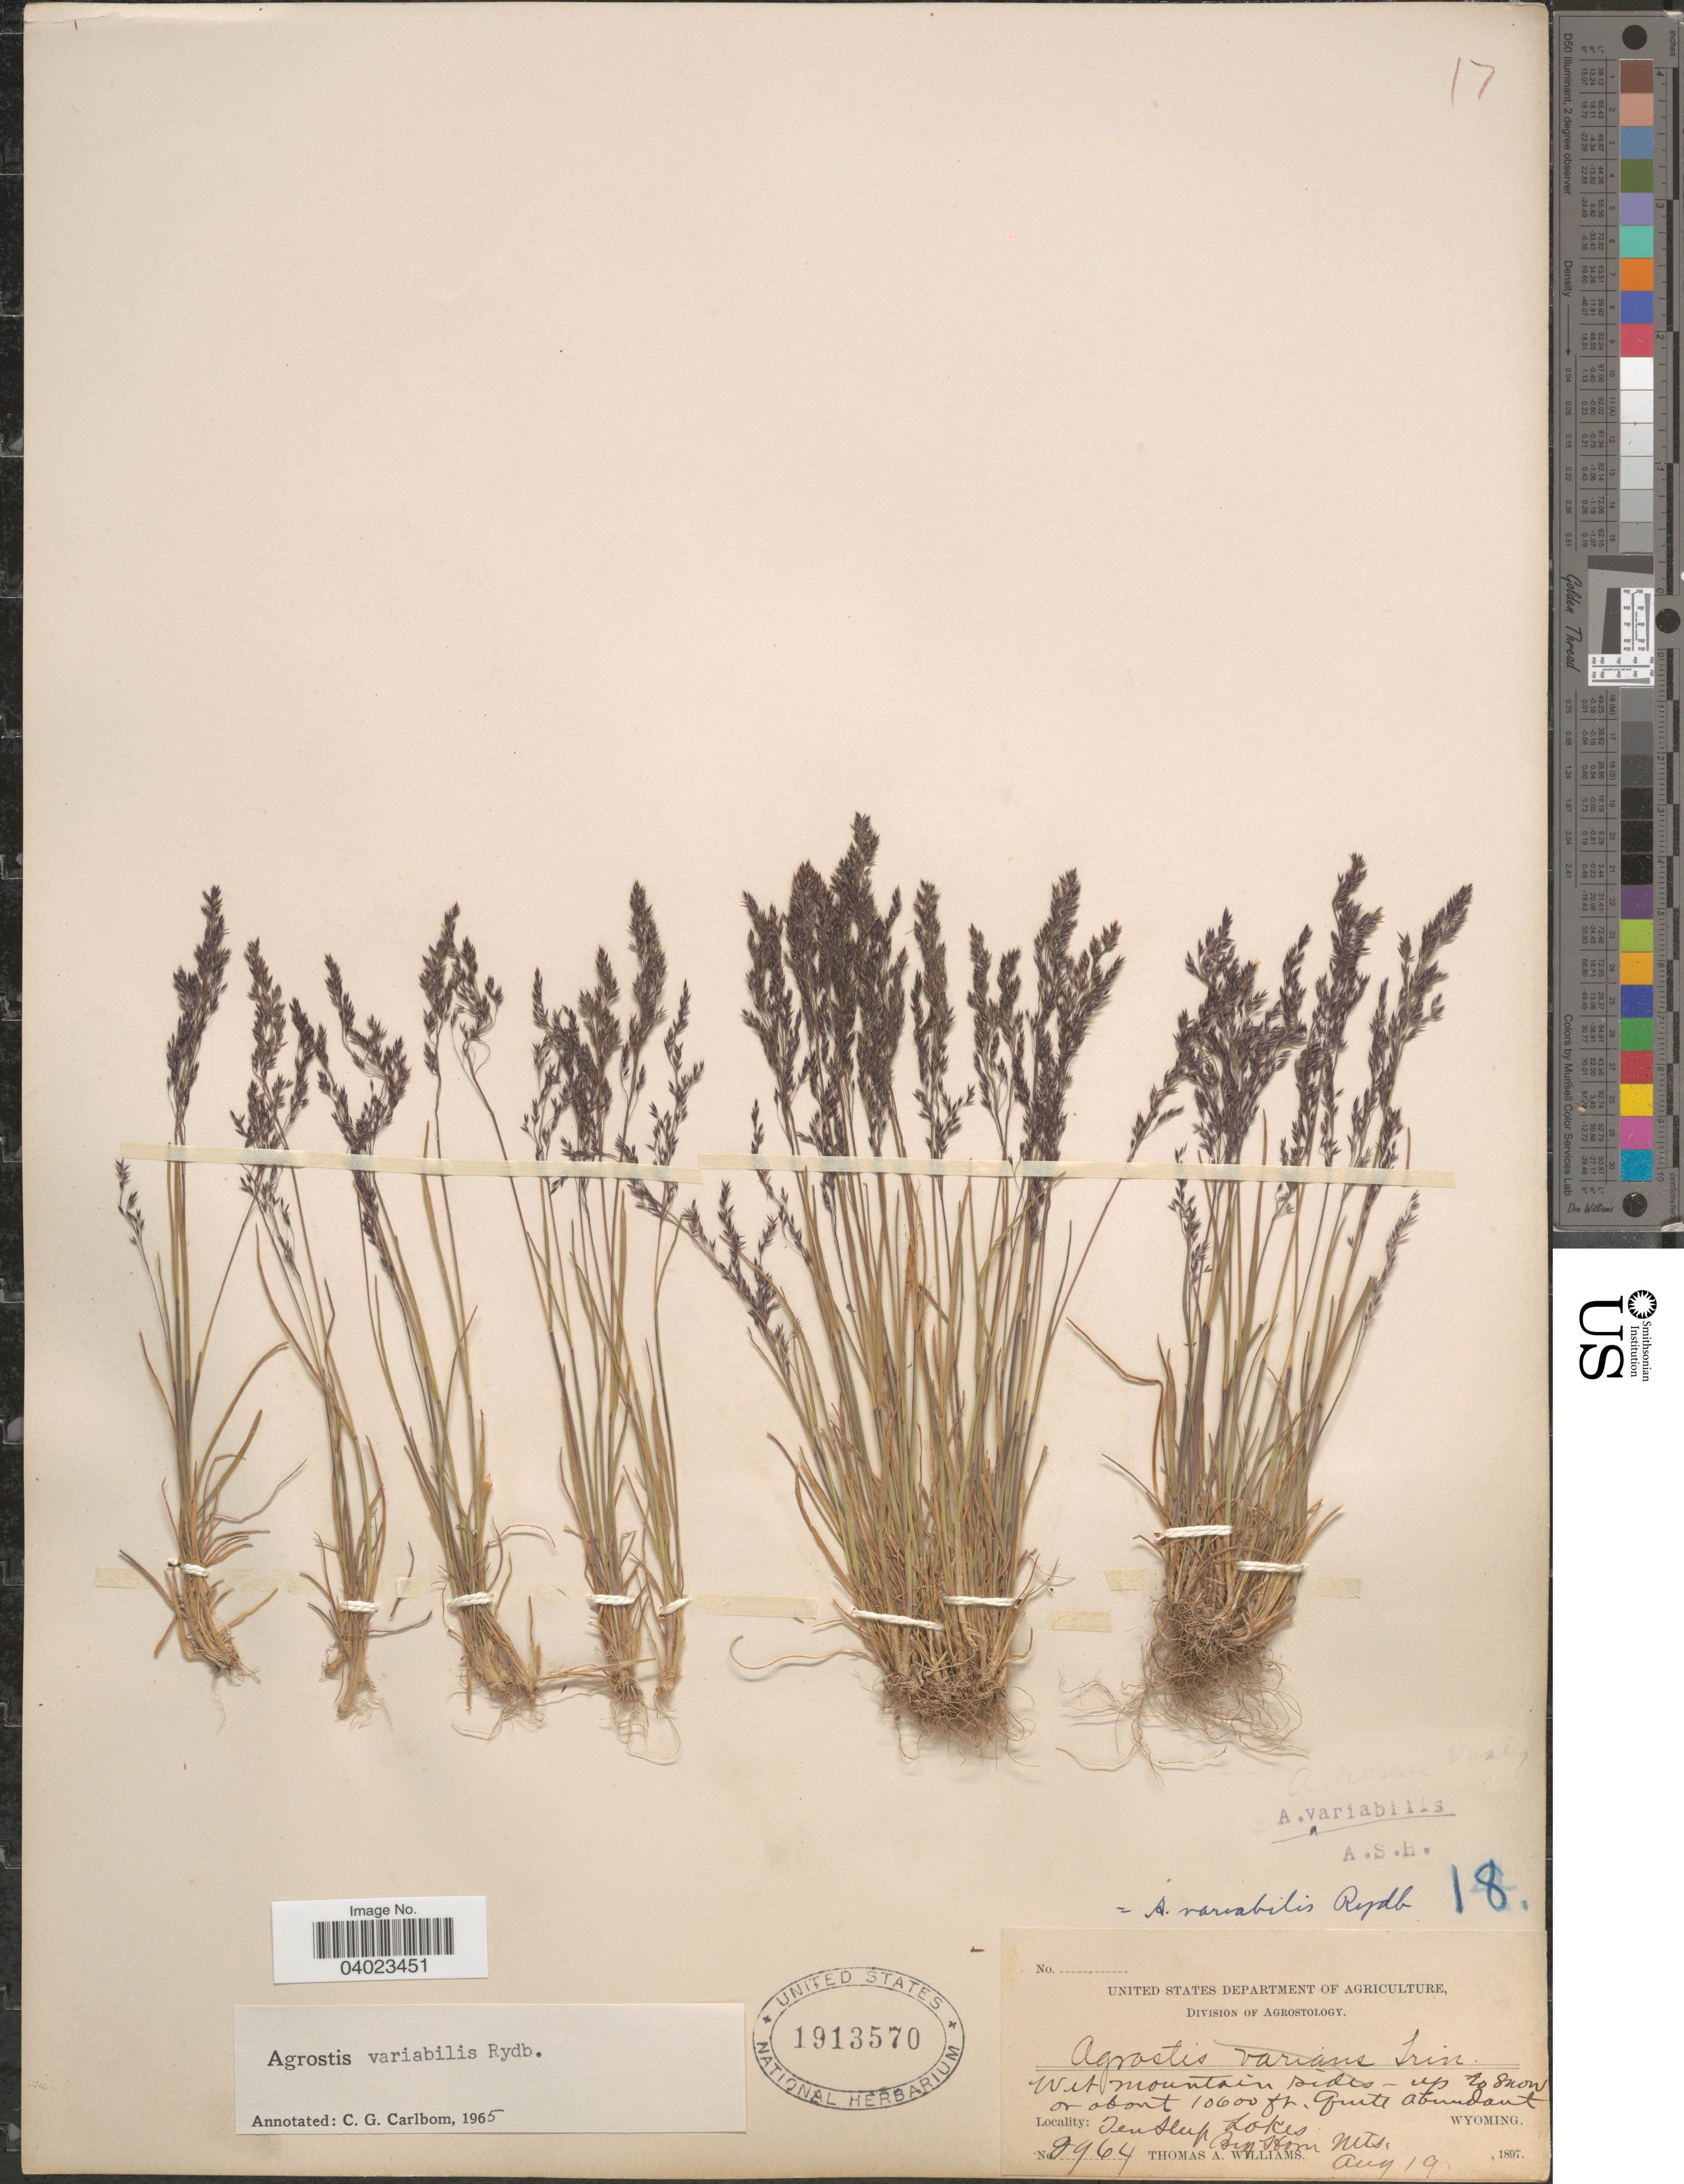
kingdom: Plantae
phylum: Tracheophyta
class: Liliopsida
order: Poales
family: Poaceae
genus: Agrostis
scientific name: Agrostis variabilis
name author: Rydb.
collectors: T. A. Williams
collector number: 2964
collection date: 1897-08-19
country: United States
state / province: Wyoming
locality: Ten Sleep Lakes. Big Horn Mts.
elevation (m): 3231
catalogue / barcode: US 1913570